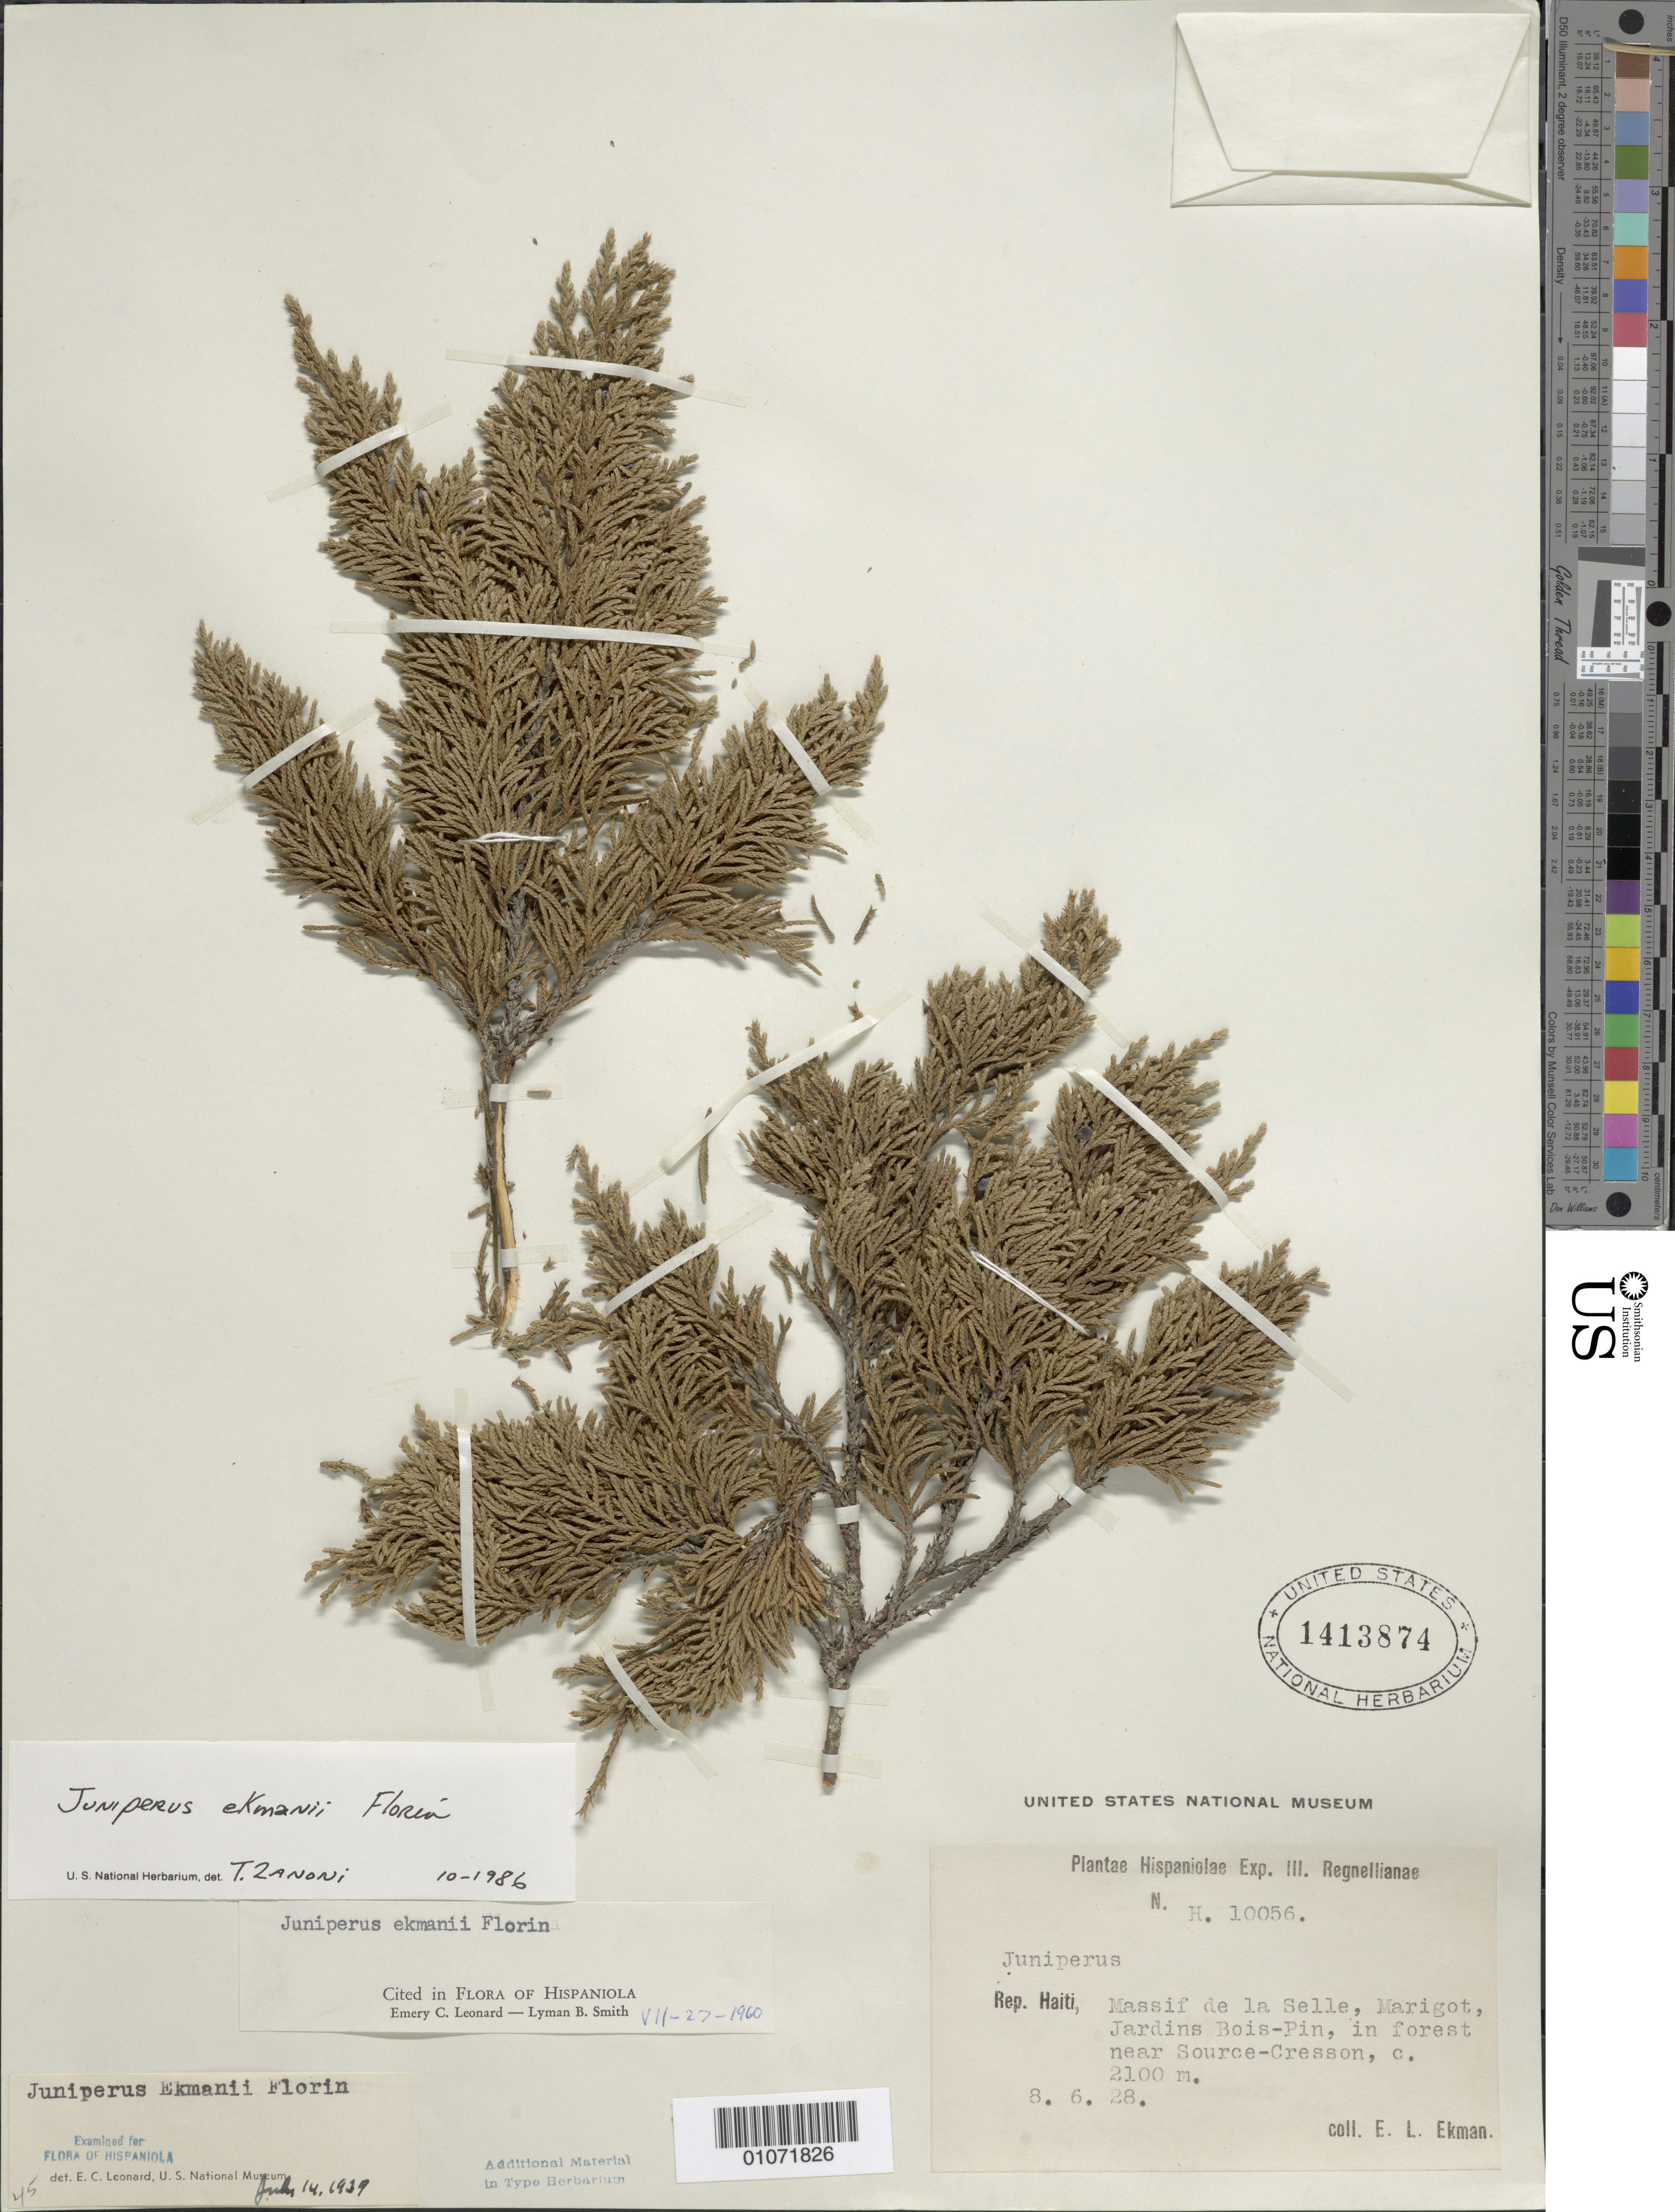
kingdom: Plantae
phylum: Tracheophyta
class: Pinopsida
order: Pinales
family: Cupressaceae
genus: Juniperus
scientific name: Juniperus ekmanii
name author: Florin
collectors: E. L. Ekman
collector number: H 10056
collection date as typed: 08 Jun 1928 or 06 Aug 1928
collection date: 1928-06-08 or 1928-08-06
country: Haiti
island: Hispaniola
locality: Massif de la selle, Marigot Jardins Bois-Pin, in forest near Source-Cresson, c.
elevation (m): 2100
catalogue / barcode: US 1413874